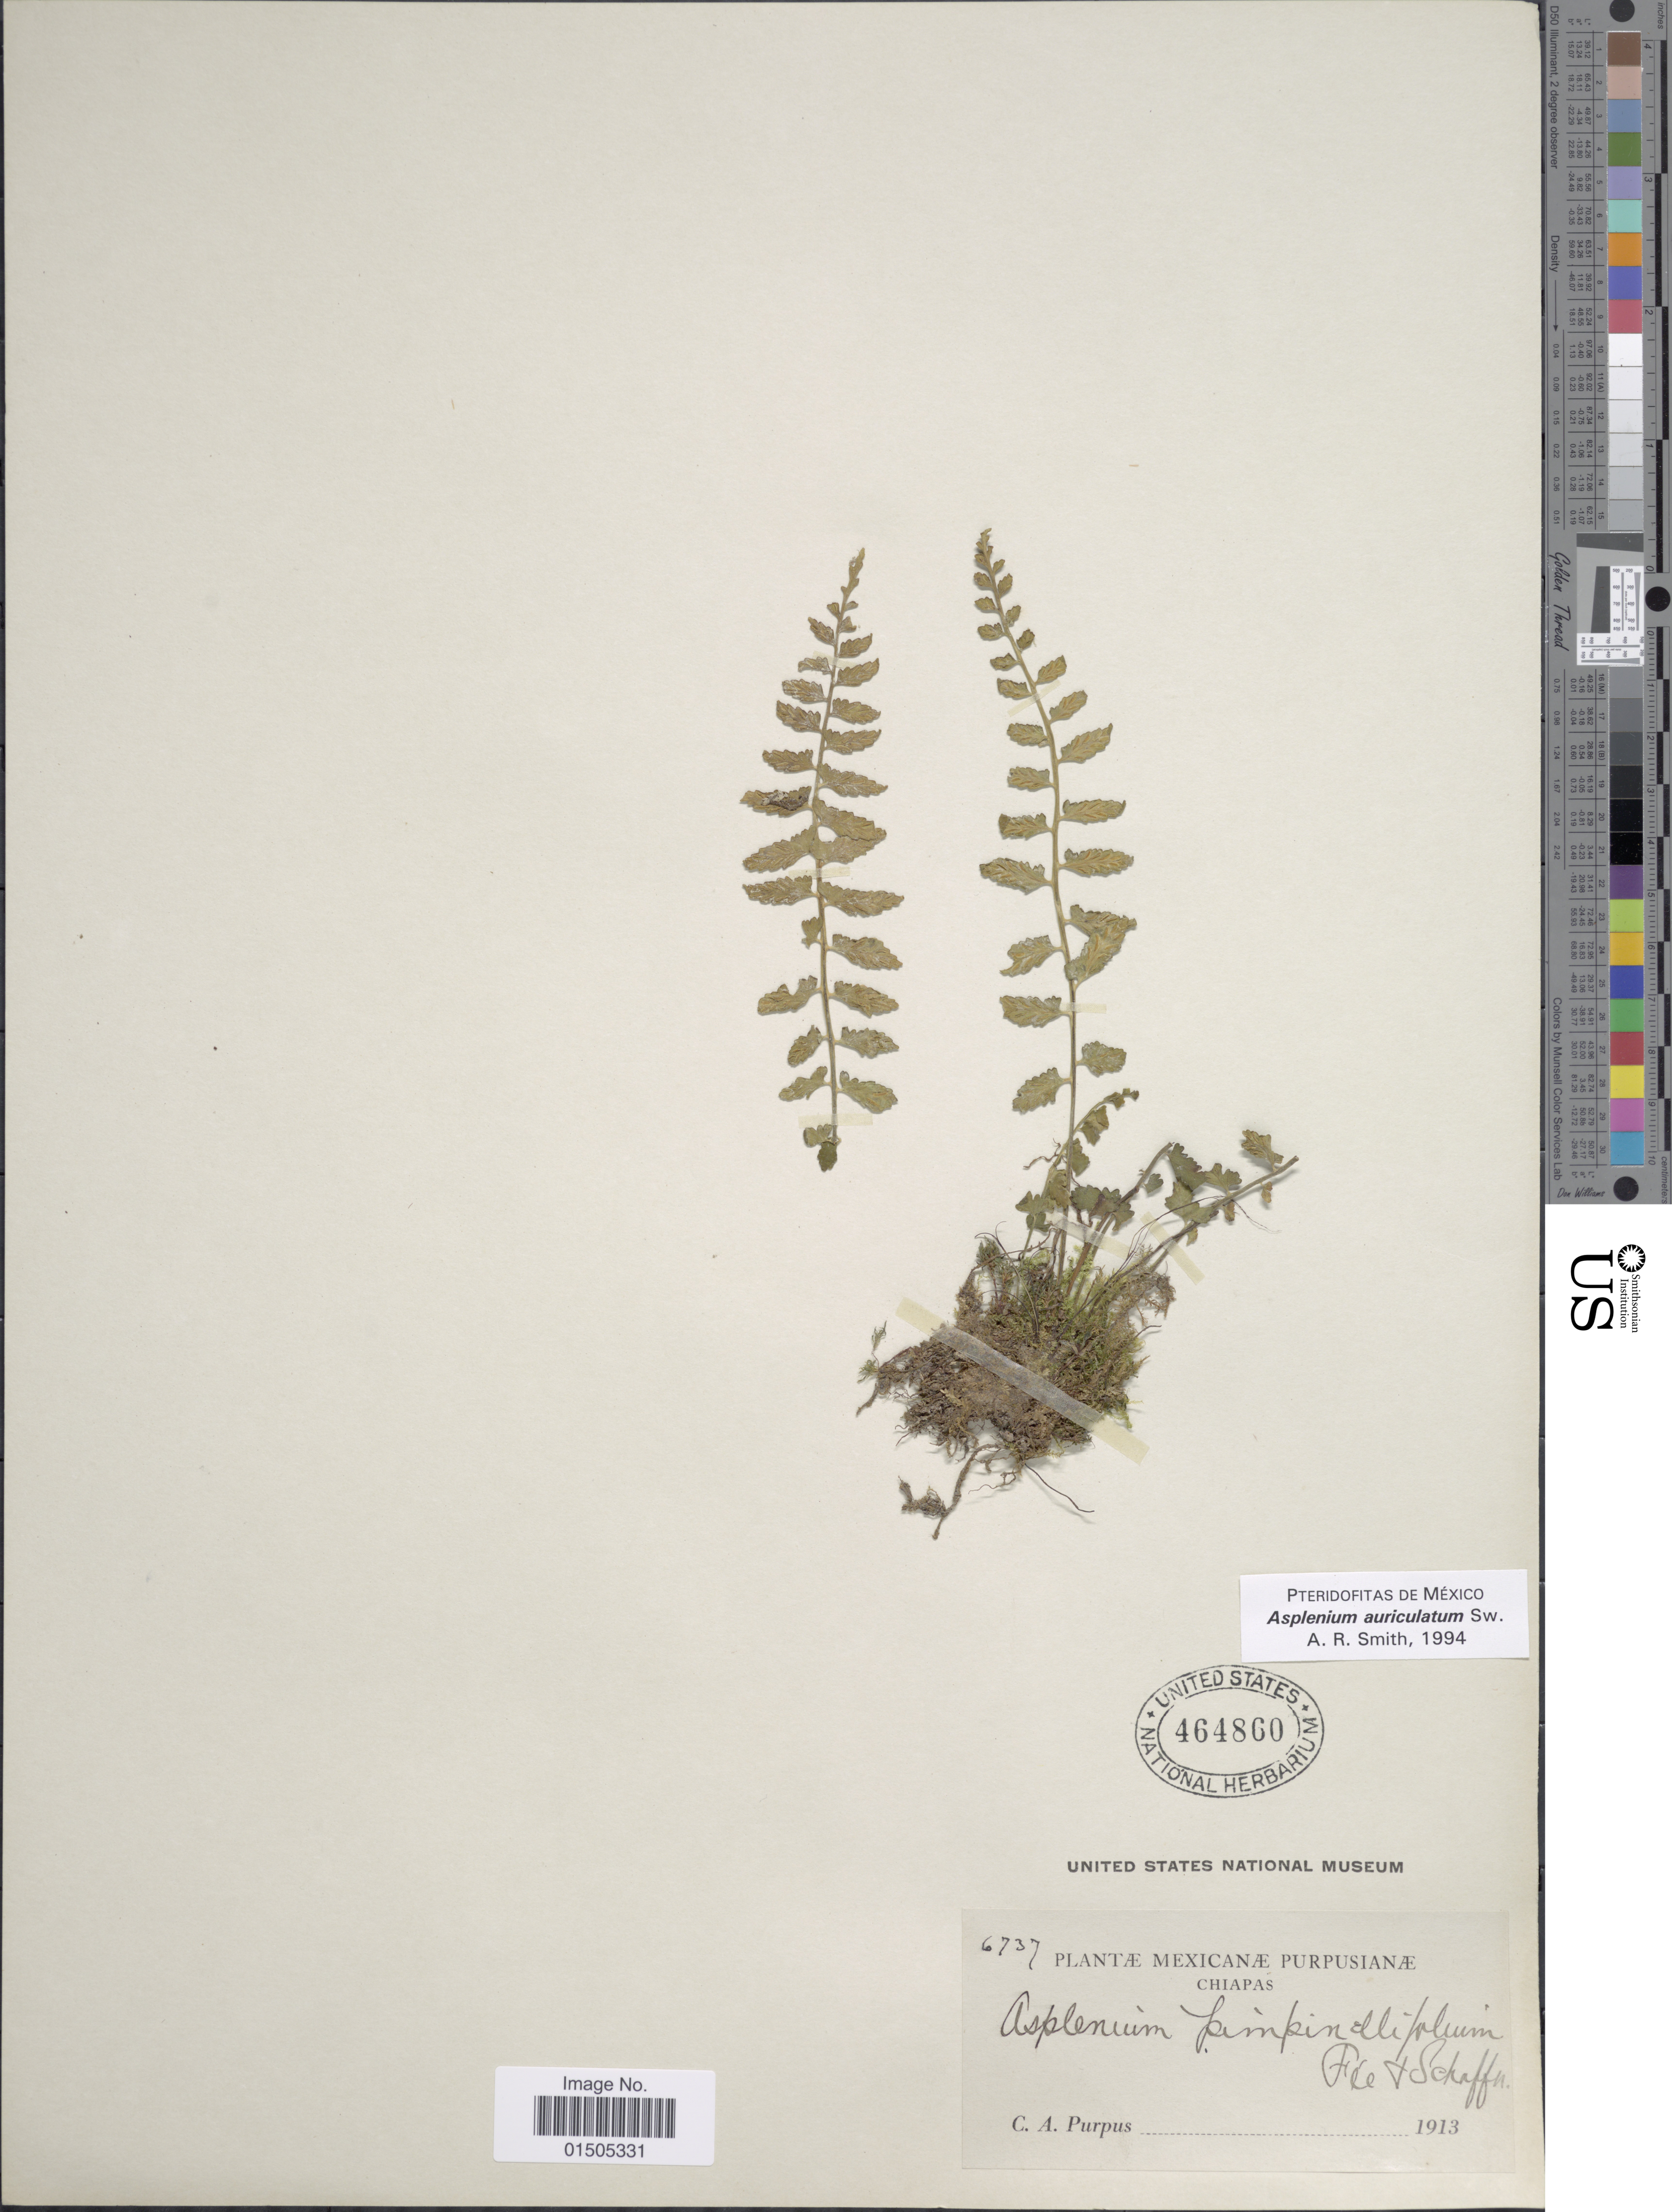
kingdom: Plantae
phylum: Tracheophyta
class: Polypodiopsida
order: Polypodiales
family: Aspleniaceae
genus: Asplenium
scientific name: Asplenium auriculatum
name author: Sw.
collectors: C. A. Purpus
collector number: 6737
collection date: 1913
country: Mexico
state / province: Chiapas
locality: Chiapas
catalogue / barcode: US 464860